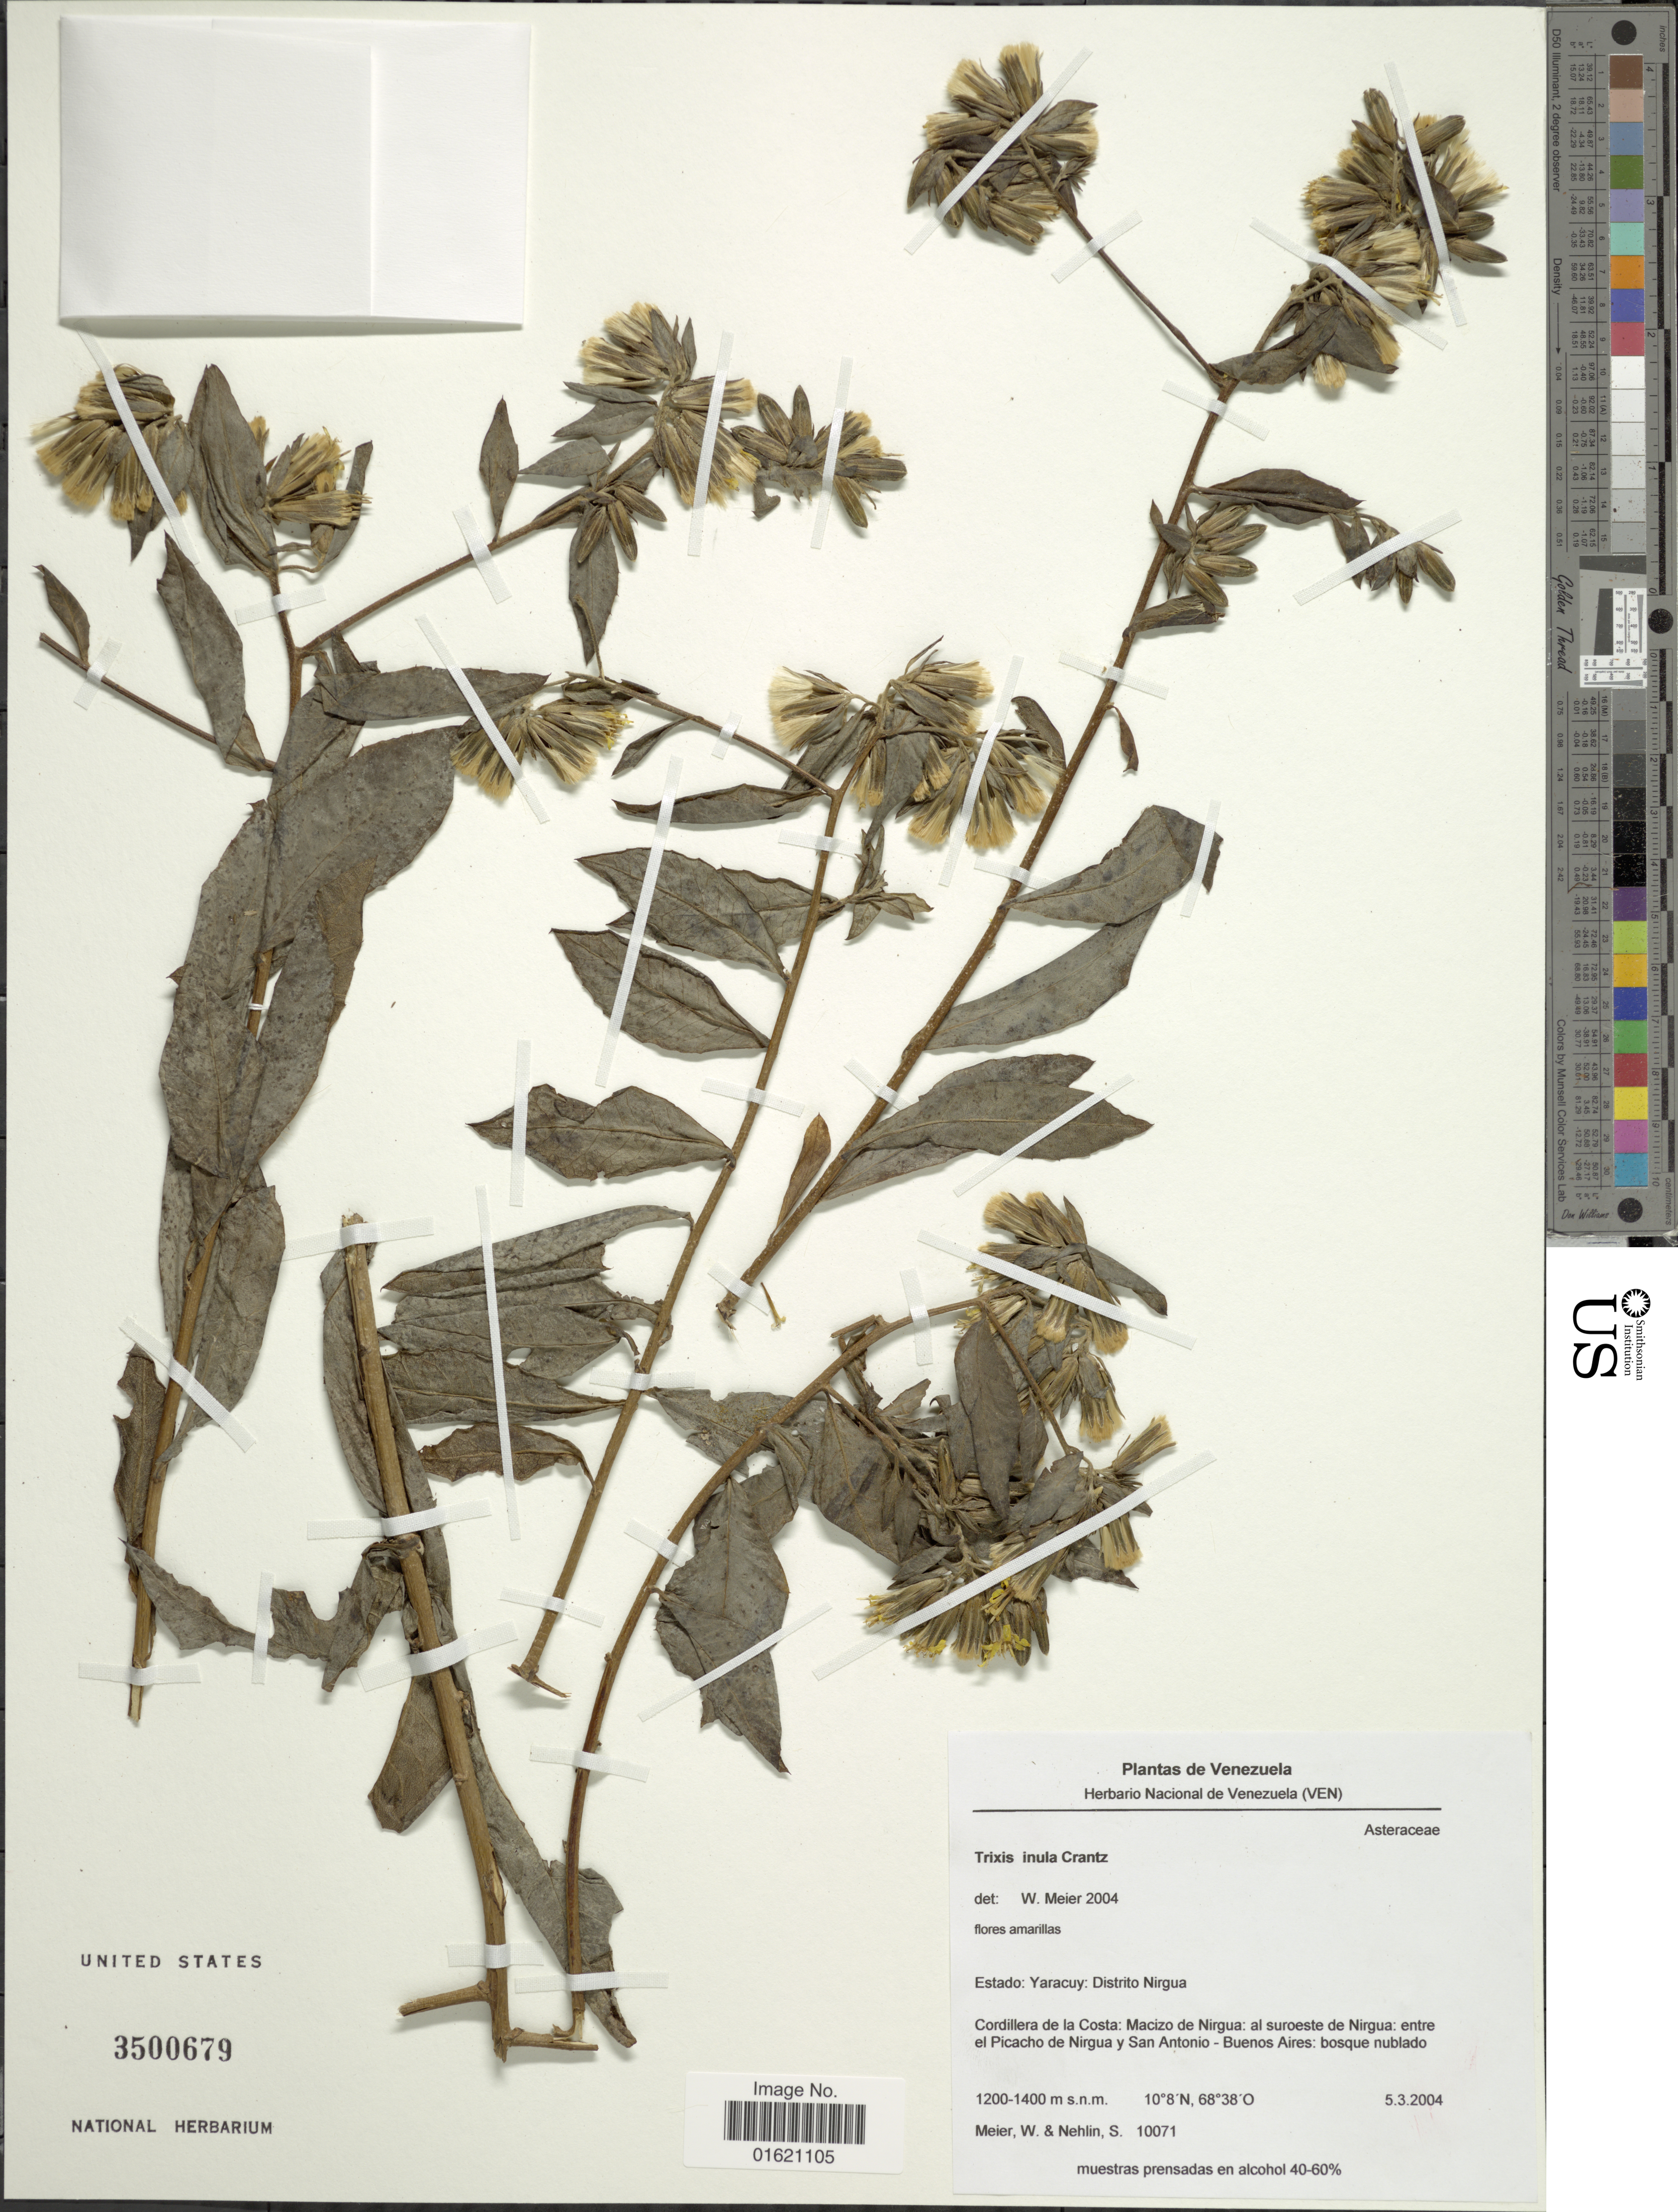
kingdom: Plantae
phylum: Tracheophyta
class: Magnoliopsida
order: Asterales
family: Asteraceae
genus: Trixis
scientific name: Trixis inula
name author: Crantz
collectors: W. Meier & S. Nehlin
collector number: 10071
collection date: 2004-03-05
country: Venezuela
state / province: Yaracuy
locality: Distrito Nirgua, Cordillera de la Costa, Macizo de Nirgua: al surroeste de Nirgua: entre el Pichaco de Nirgua y San Antonio, Buenos Aires: bosque nublado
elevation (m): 1200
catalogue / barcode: US 3500679